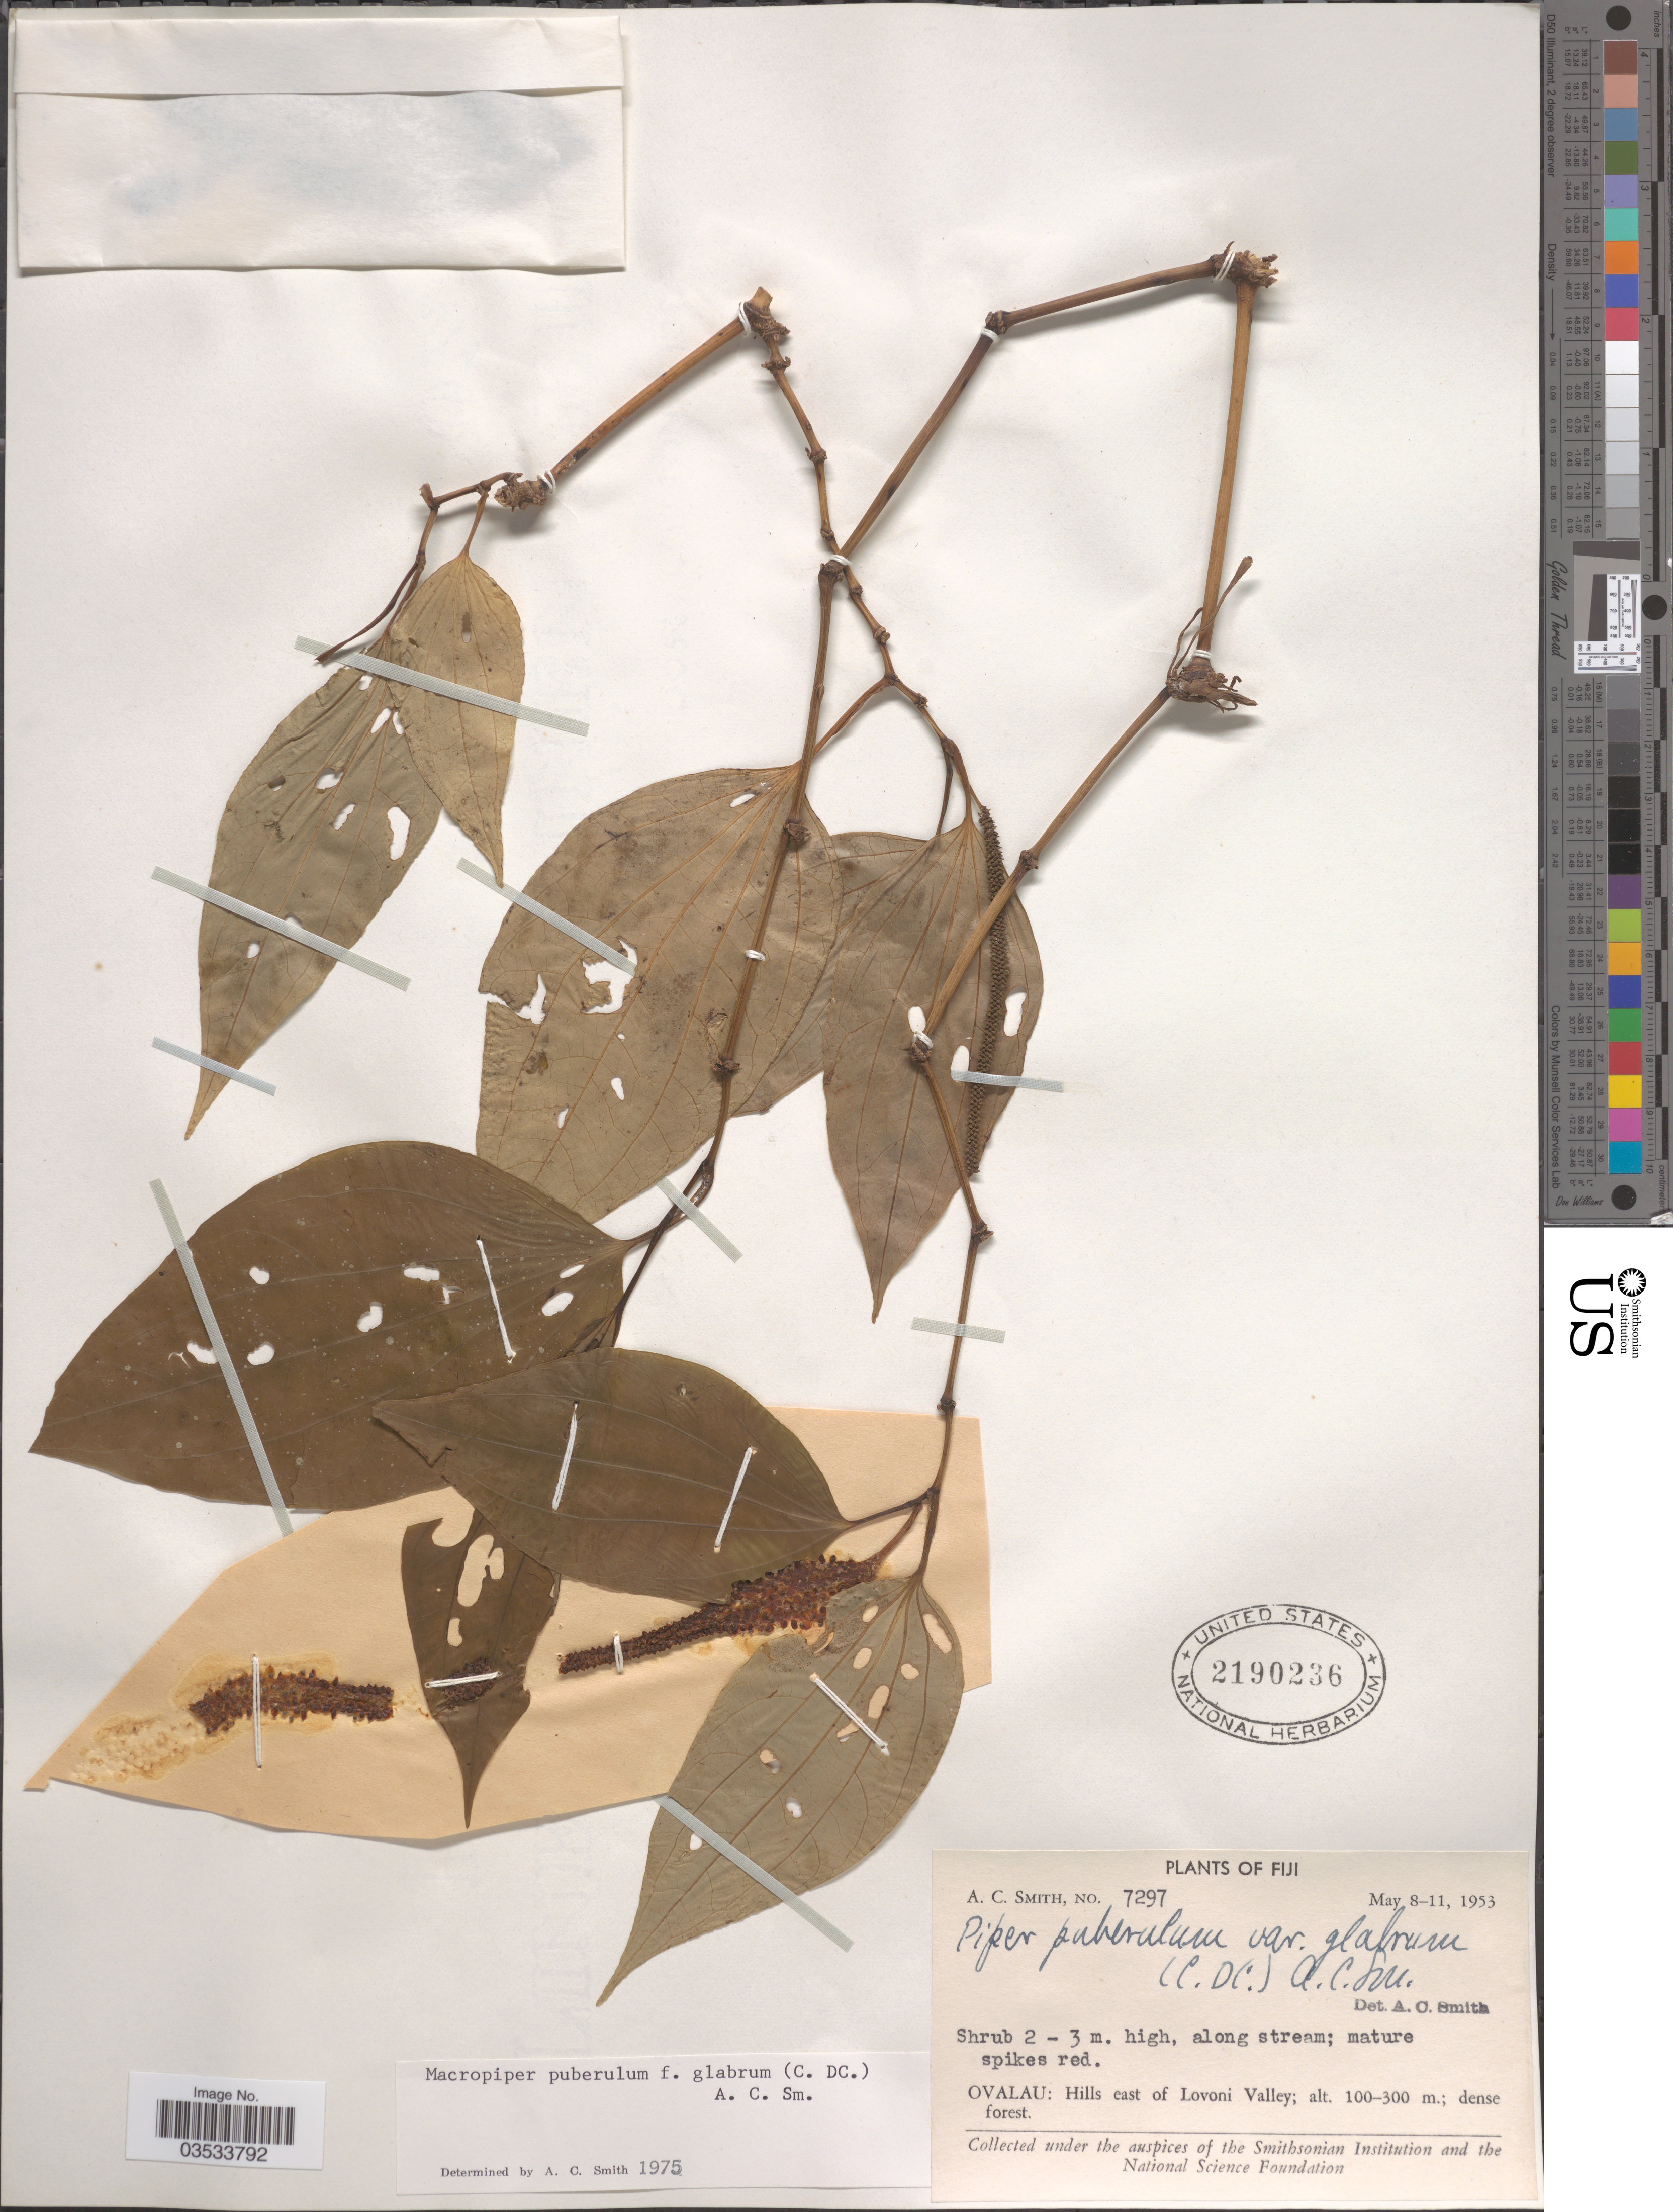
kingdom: Plantae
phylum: Tracheophyta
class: Magnoliopsida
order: Piperales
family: Piperaceae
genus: Piper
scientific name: Piper puberulum var. glabrum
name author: (C. DC.) C.A. Sm.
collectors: A. C. Smith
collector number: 7297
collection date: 1953-05-08/1953-05-11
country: Fiji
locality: Ovalau: Hills east of Lovoni Valley.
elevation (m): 100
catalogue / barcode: US 2190236